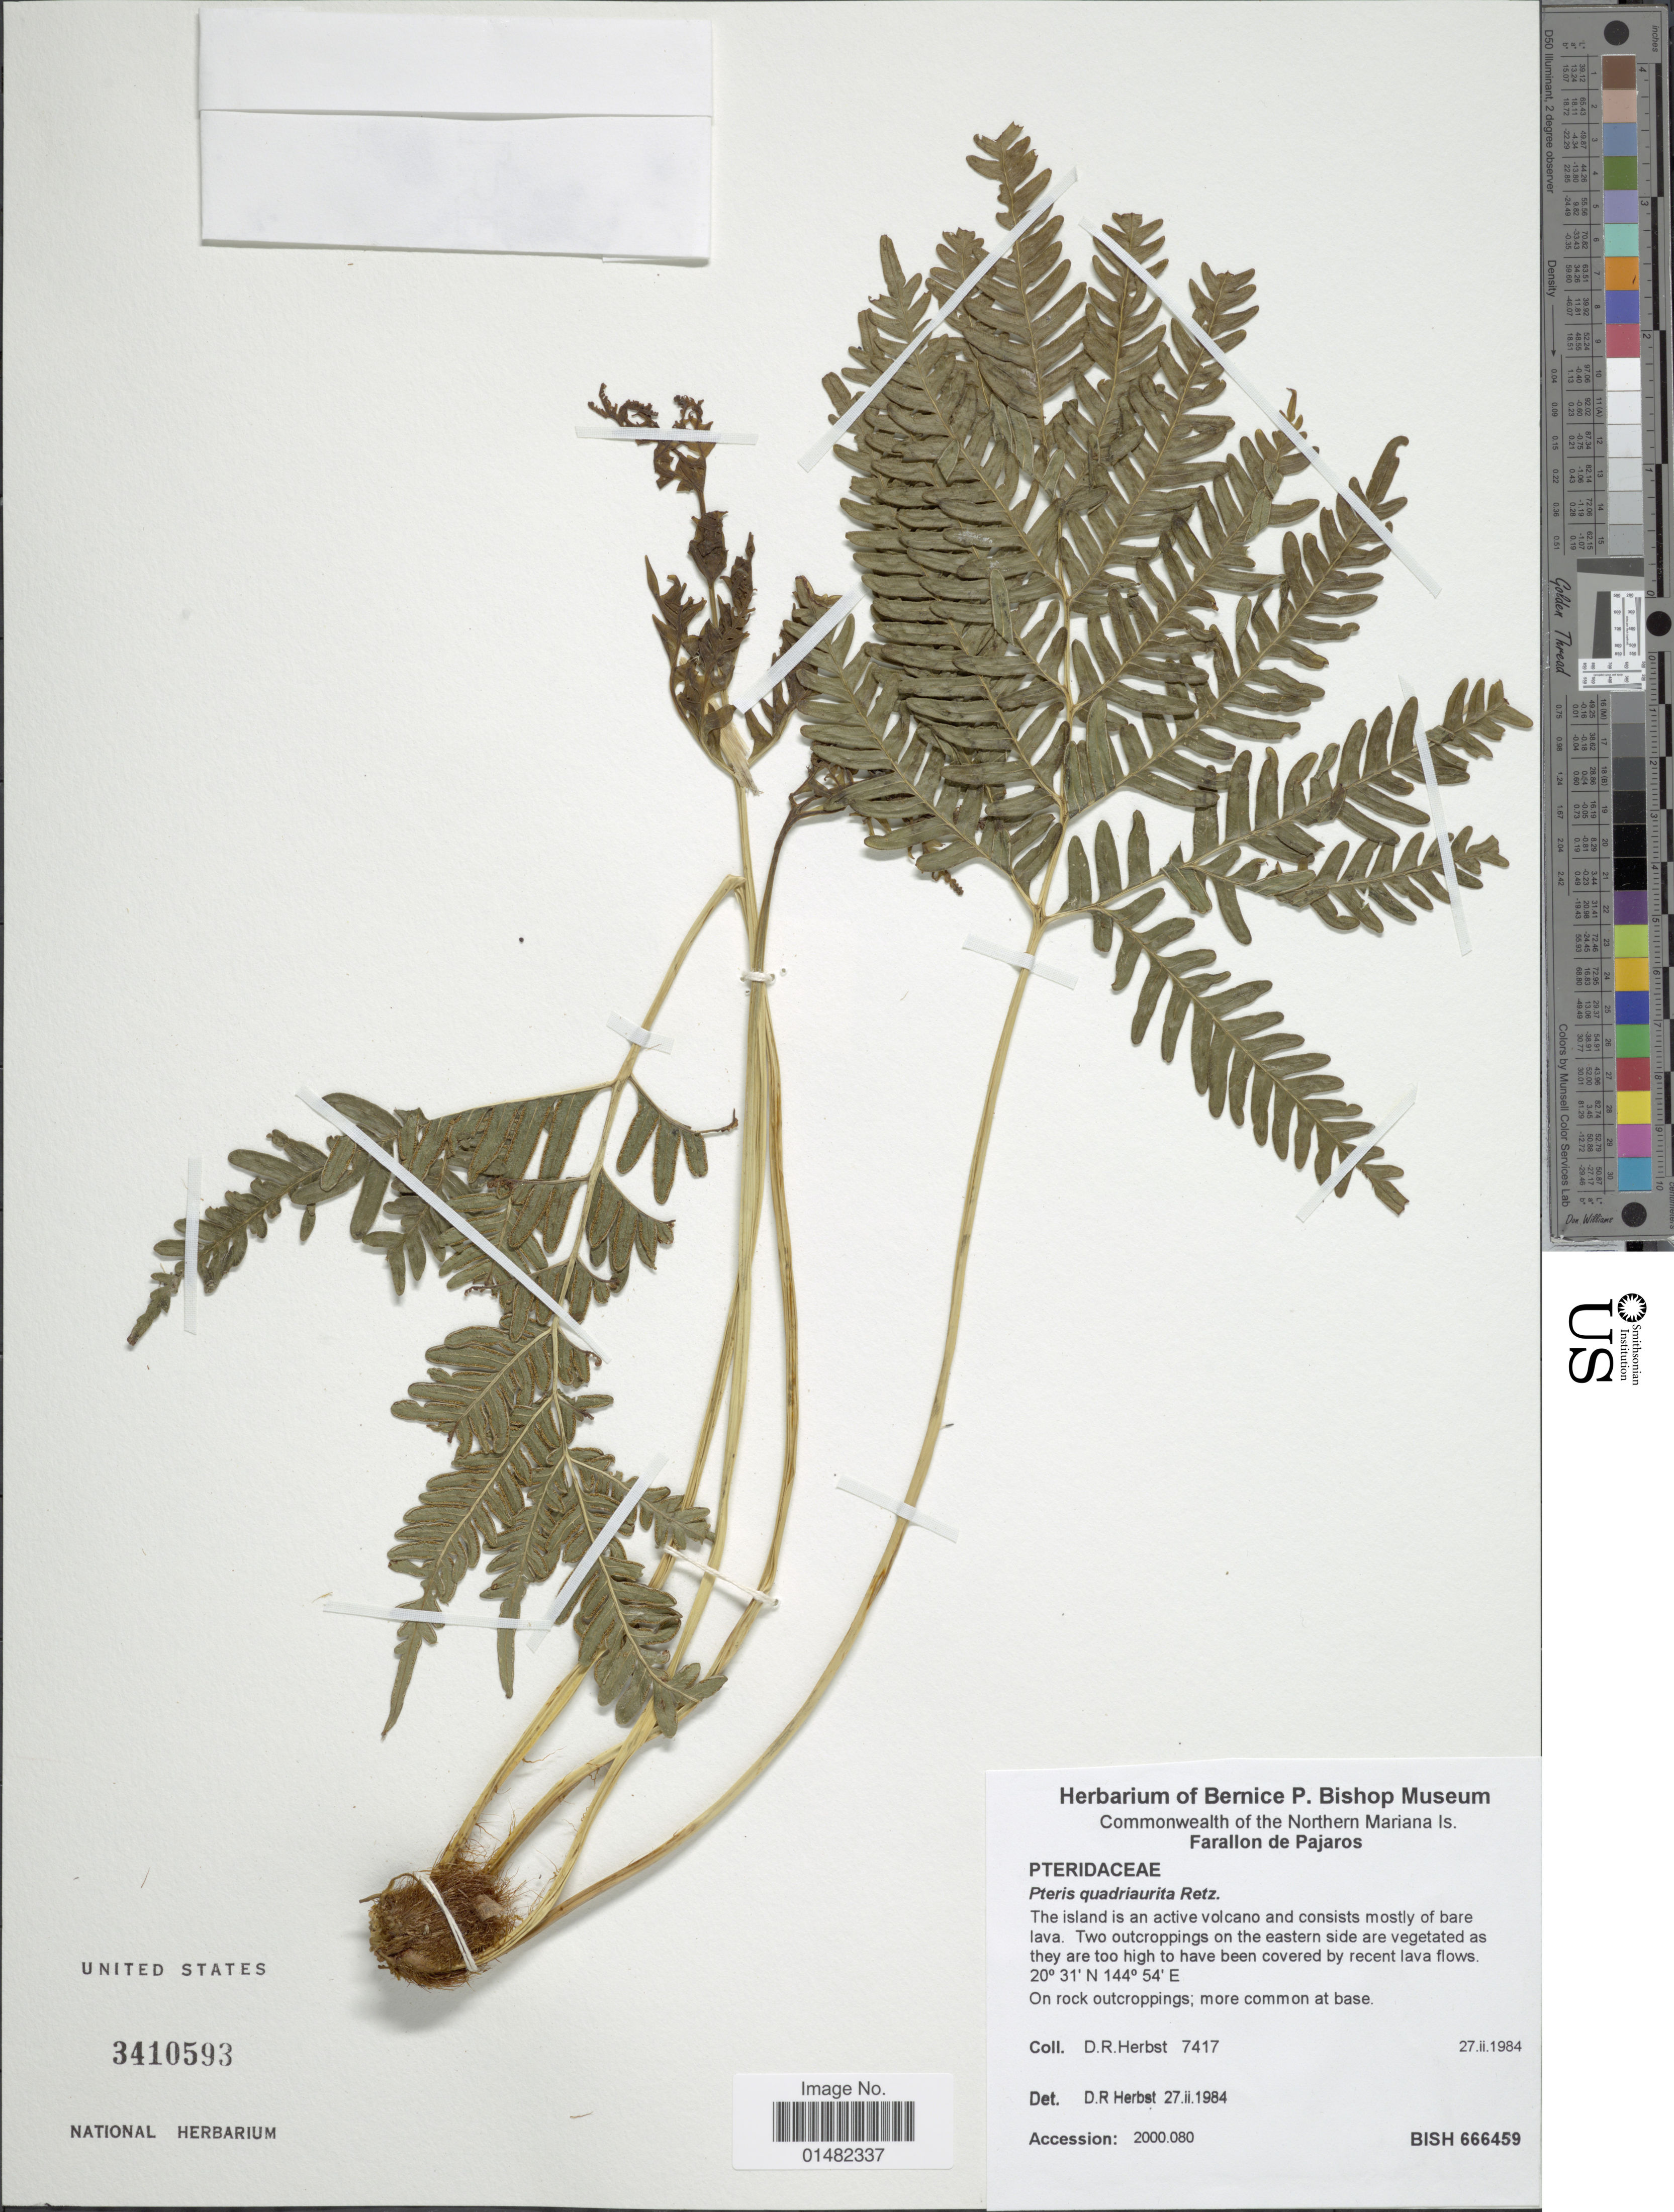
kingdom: Plantae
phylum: Tracheophyta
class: Polypodiopsida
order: Polypodiales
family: Pteridaceae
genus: Pteris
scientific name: Pteris quadriaurita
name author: Retz.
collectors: D. R. Herbst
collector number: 7417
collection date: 1984-02-27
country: Northern Mariana Islands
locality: Farallon de Pajaros. The island is an active volcano and consists mostly of bare lava. Two outcroppings on the eastern side are vegetated as they are too high to have been covered by recent lava flows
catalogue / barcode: US 3410593